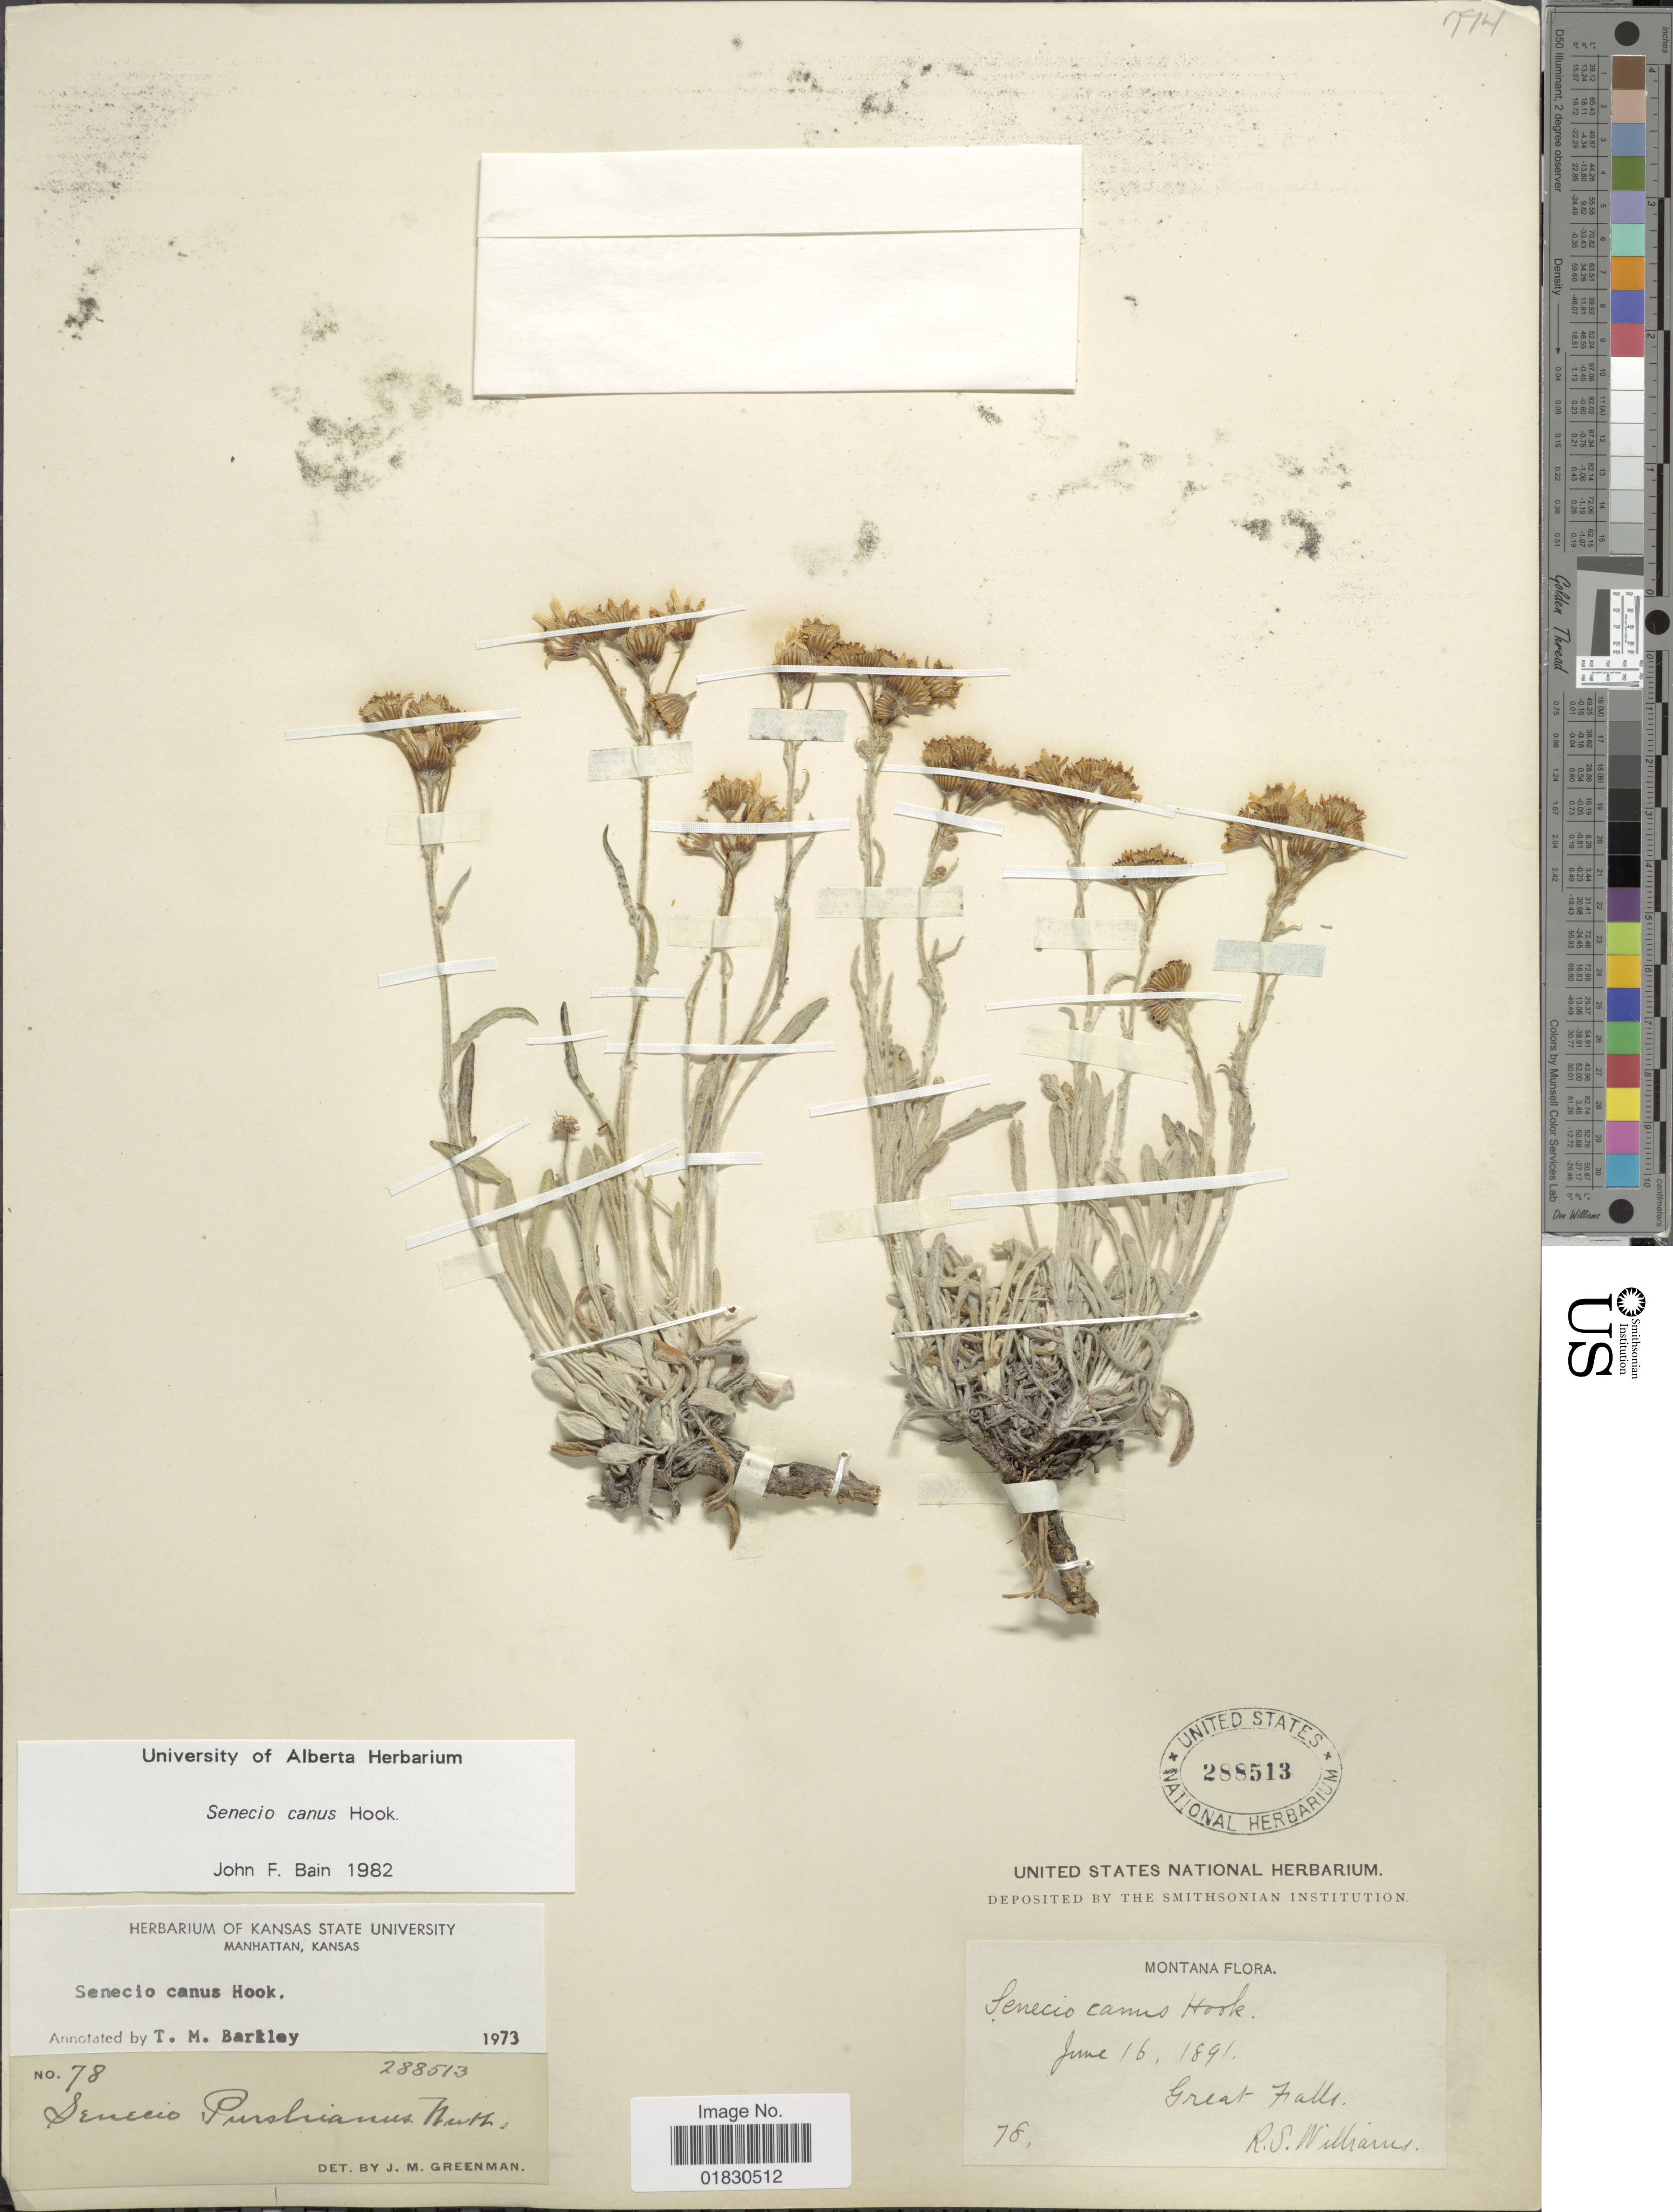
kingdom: Plantae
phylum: Tracheophyta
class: Magnoliopsida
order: Asterales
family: Asteraceae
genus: Packera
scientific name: Packera cana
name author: (Hook.) W.A. Weber & Á. Löve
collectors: R. S. Williams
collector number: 78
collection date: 1891-06-16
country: United States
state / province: Montana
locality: Great Falls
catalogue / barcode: US 288513